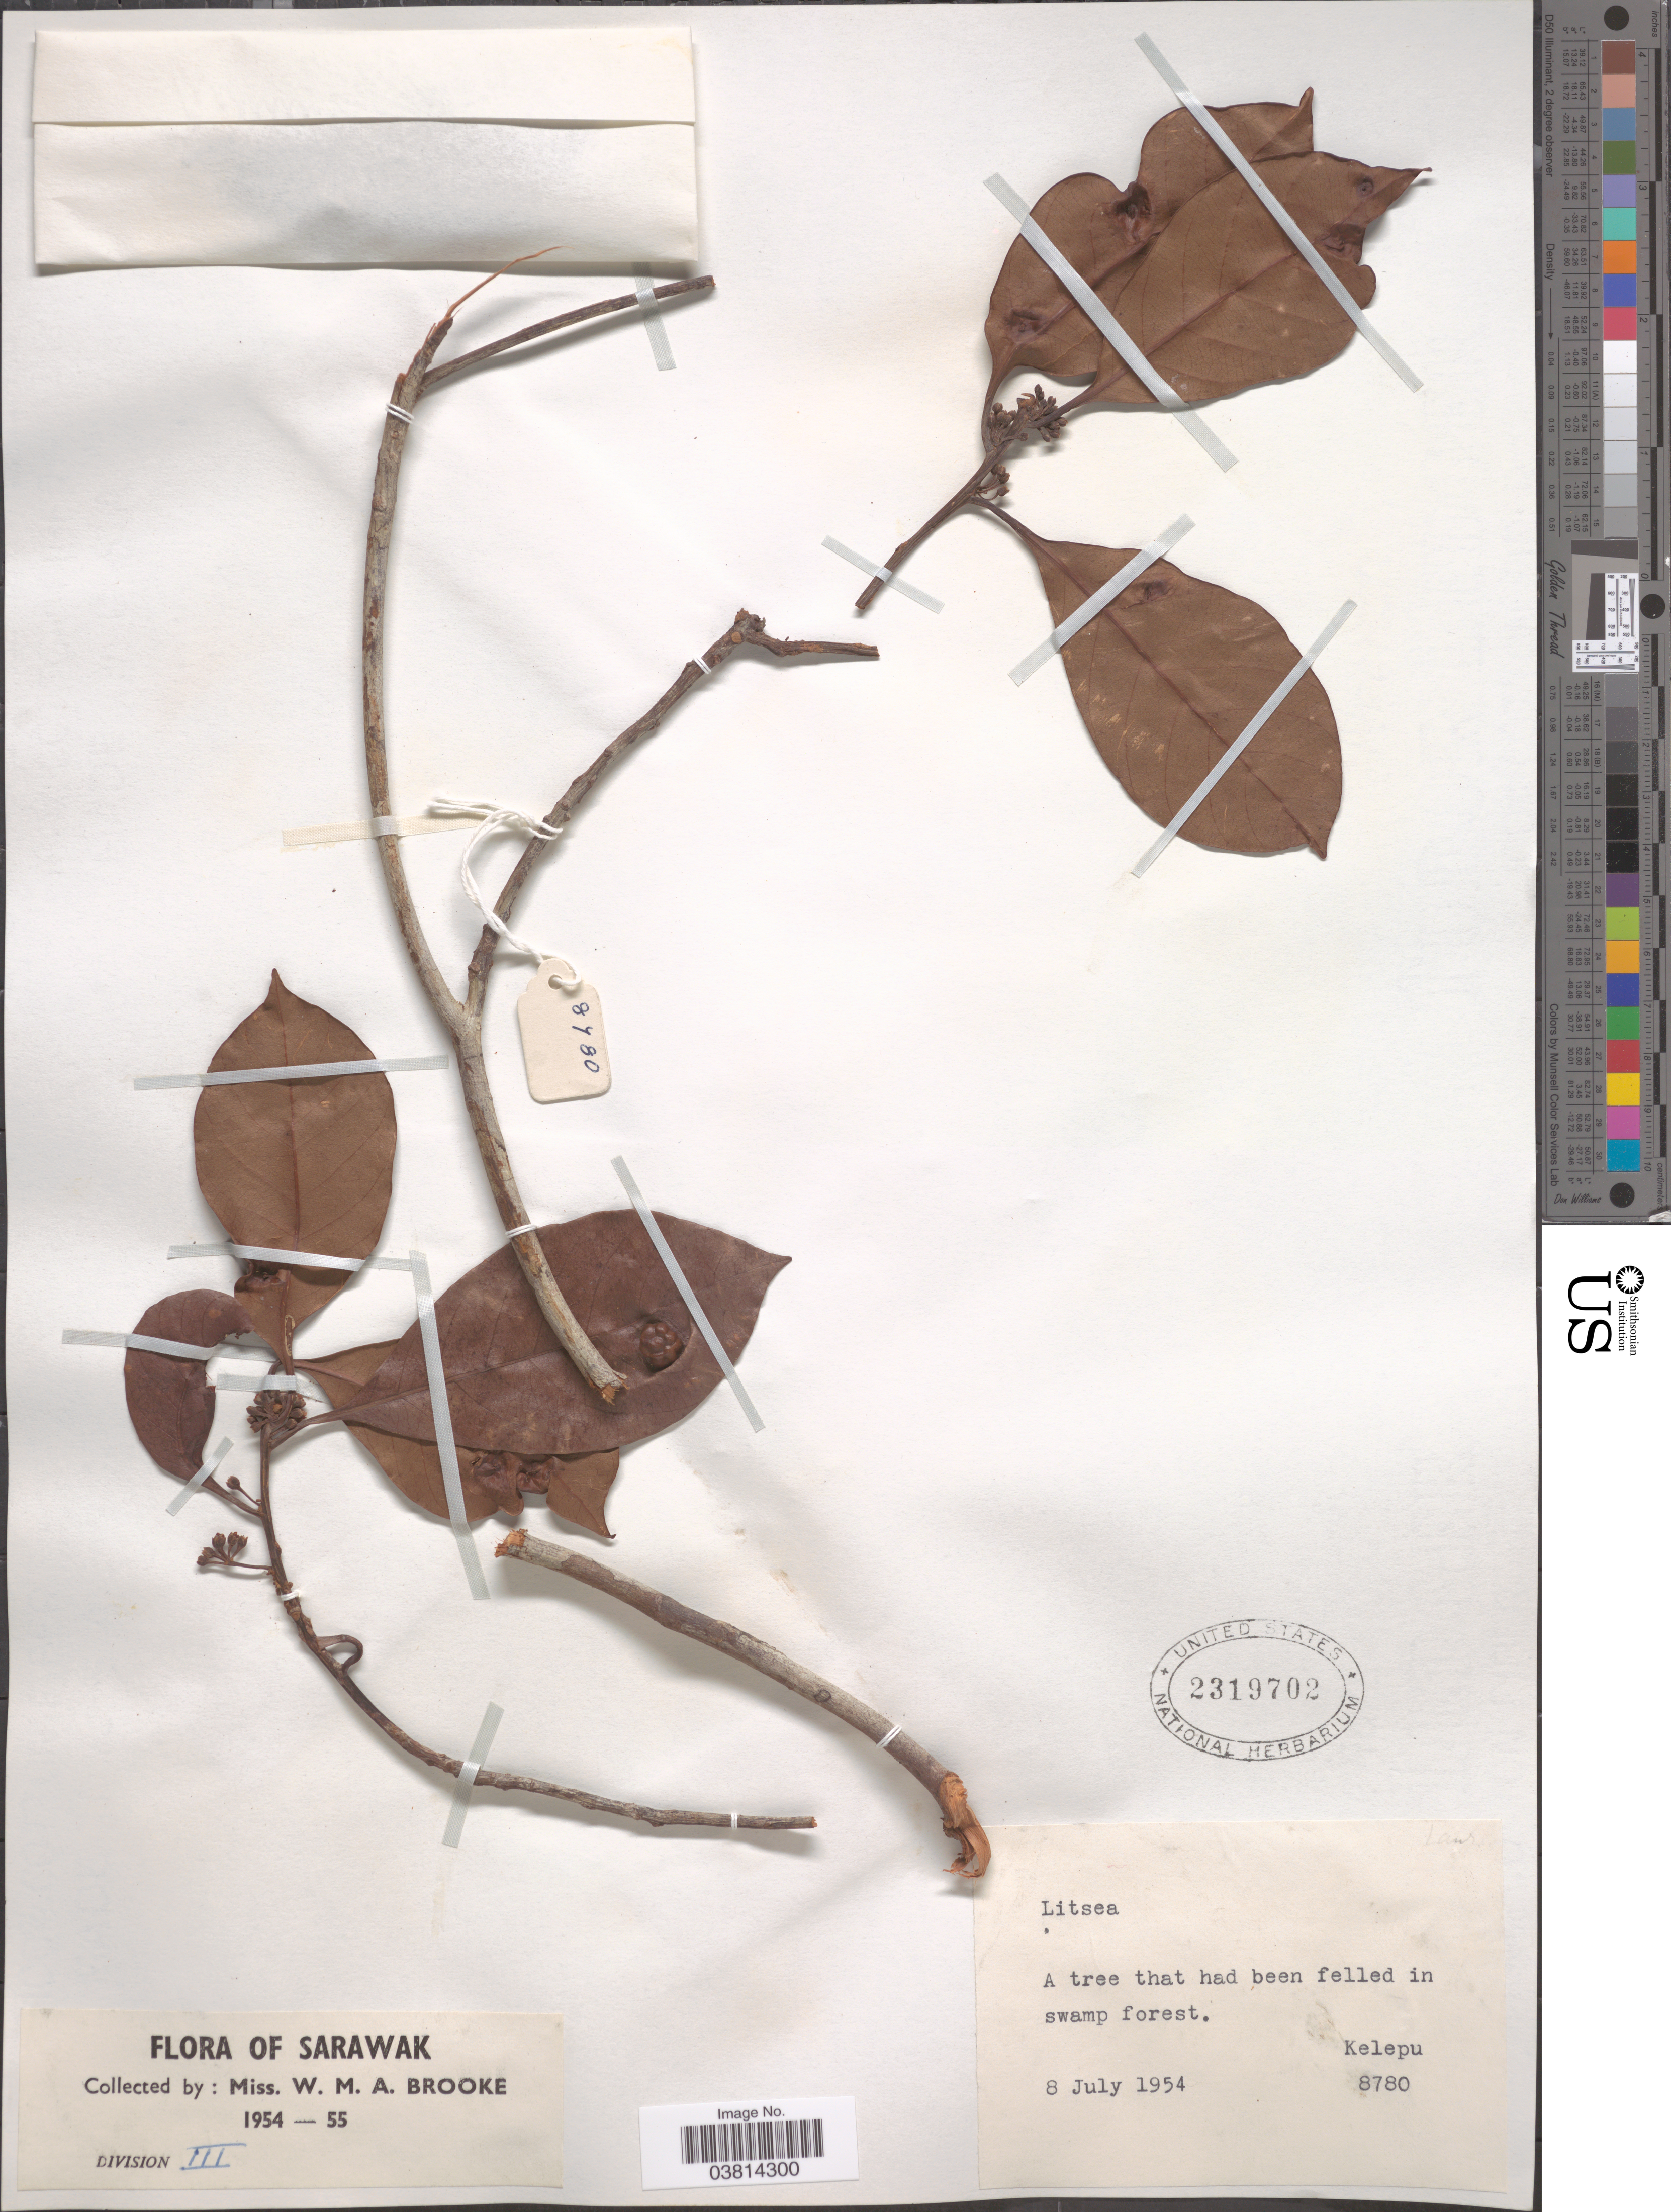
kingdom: Plantae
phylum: Tracheophyta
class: Magnoliopsida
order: Laurales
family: Lauraceae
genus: Litsea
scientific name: Litsea sp.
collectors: W. Brooke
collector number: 8780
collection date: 1954-07-08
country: Malaysia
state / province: Sarawak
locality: Division 3. Kelepu.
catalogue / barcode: US 2319702